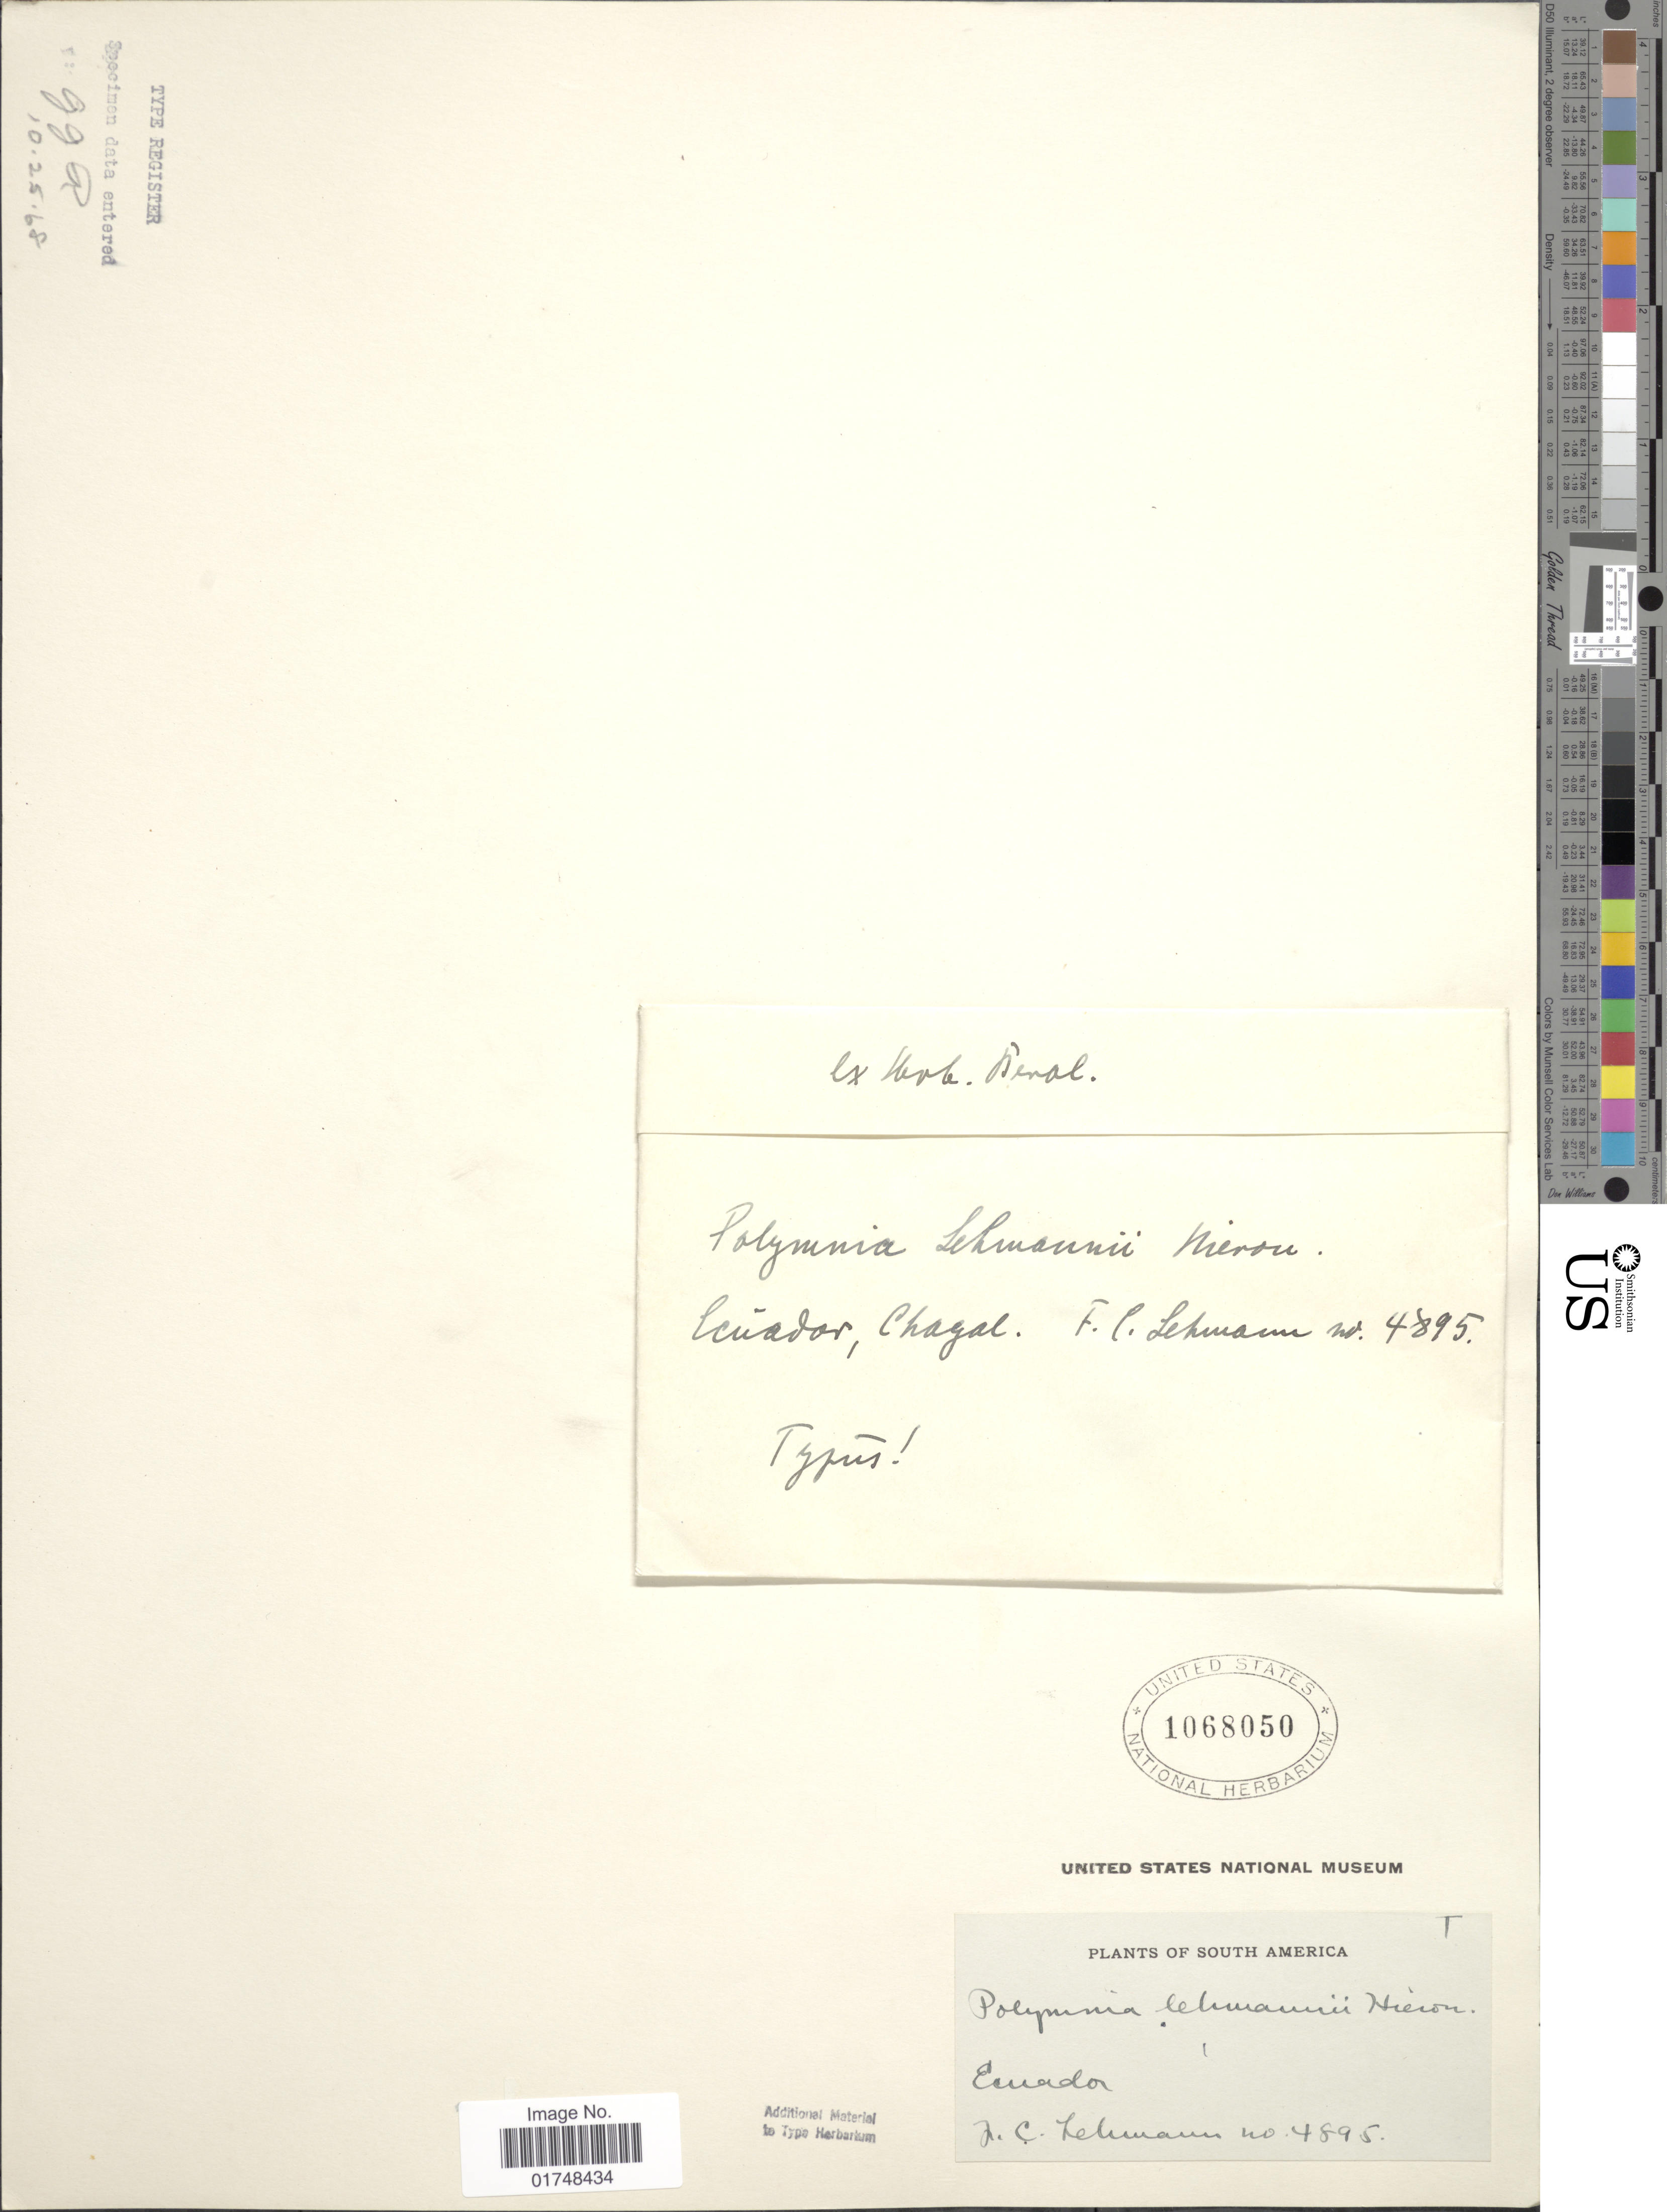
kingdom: Plantae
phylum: Tracheophyta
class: Magnoliopsida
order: Asterales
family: Asteraceae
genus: Smallanthus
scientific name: Smallanthus microcephalus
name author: (Hieron.) H. Rob.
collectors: F. C. Lehmann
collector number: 4895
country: Ecuador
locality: South America, Chagal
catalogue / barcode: US 1068050